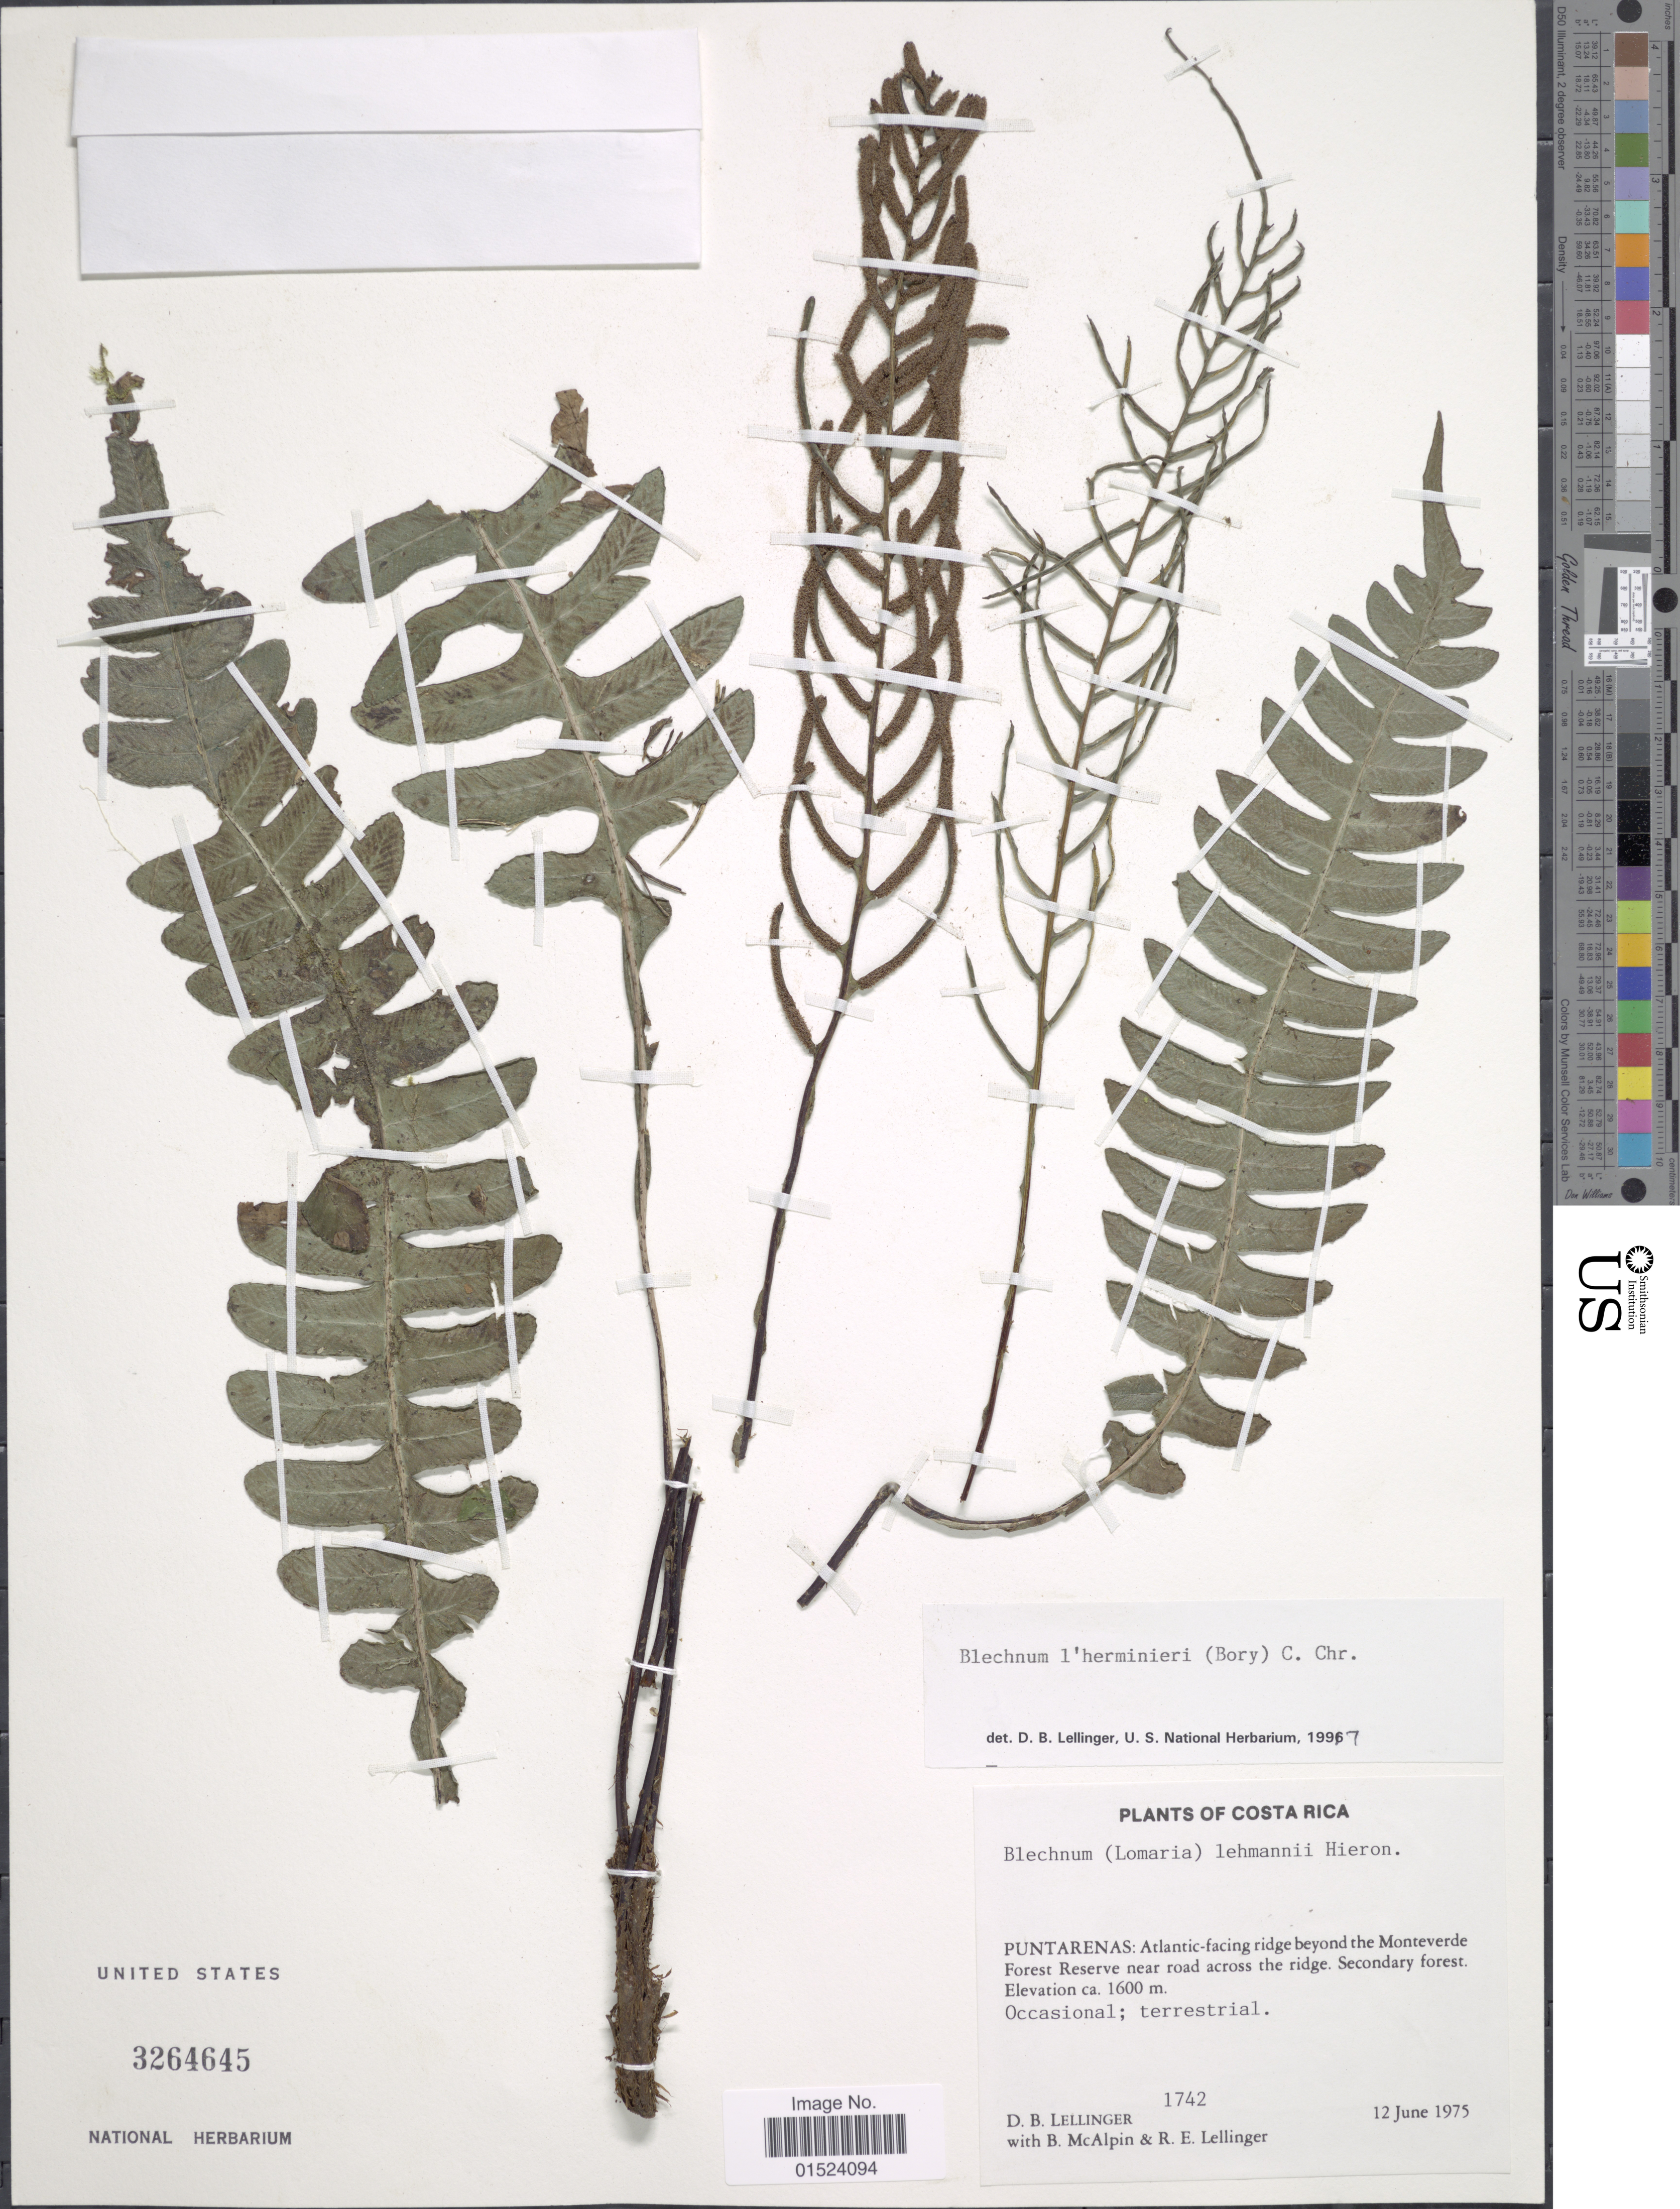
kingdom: Plantae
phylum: Tracheophyta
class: Polypodiopsida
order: Polypodiales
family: Blechnaceae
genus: Blechnum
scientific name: Blechnum l'herminieri subsp. lehmannii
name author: (Hieron.) Lellinger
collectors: D. B. Lellinger, B. McAlpin & R. E. Lellinger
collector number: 1742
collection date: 1975-06-12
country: Costa Rica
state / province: Puntarenas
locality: Atlantic-facing ridge beyond the Monteverde Forest Reserve near road across the ridge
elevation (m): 1600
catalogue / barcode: US 3264645